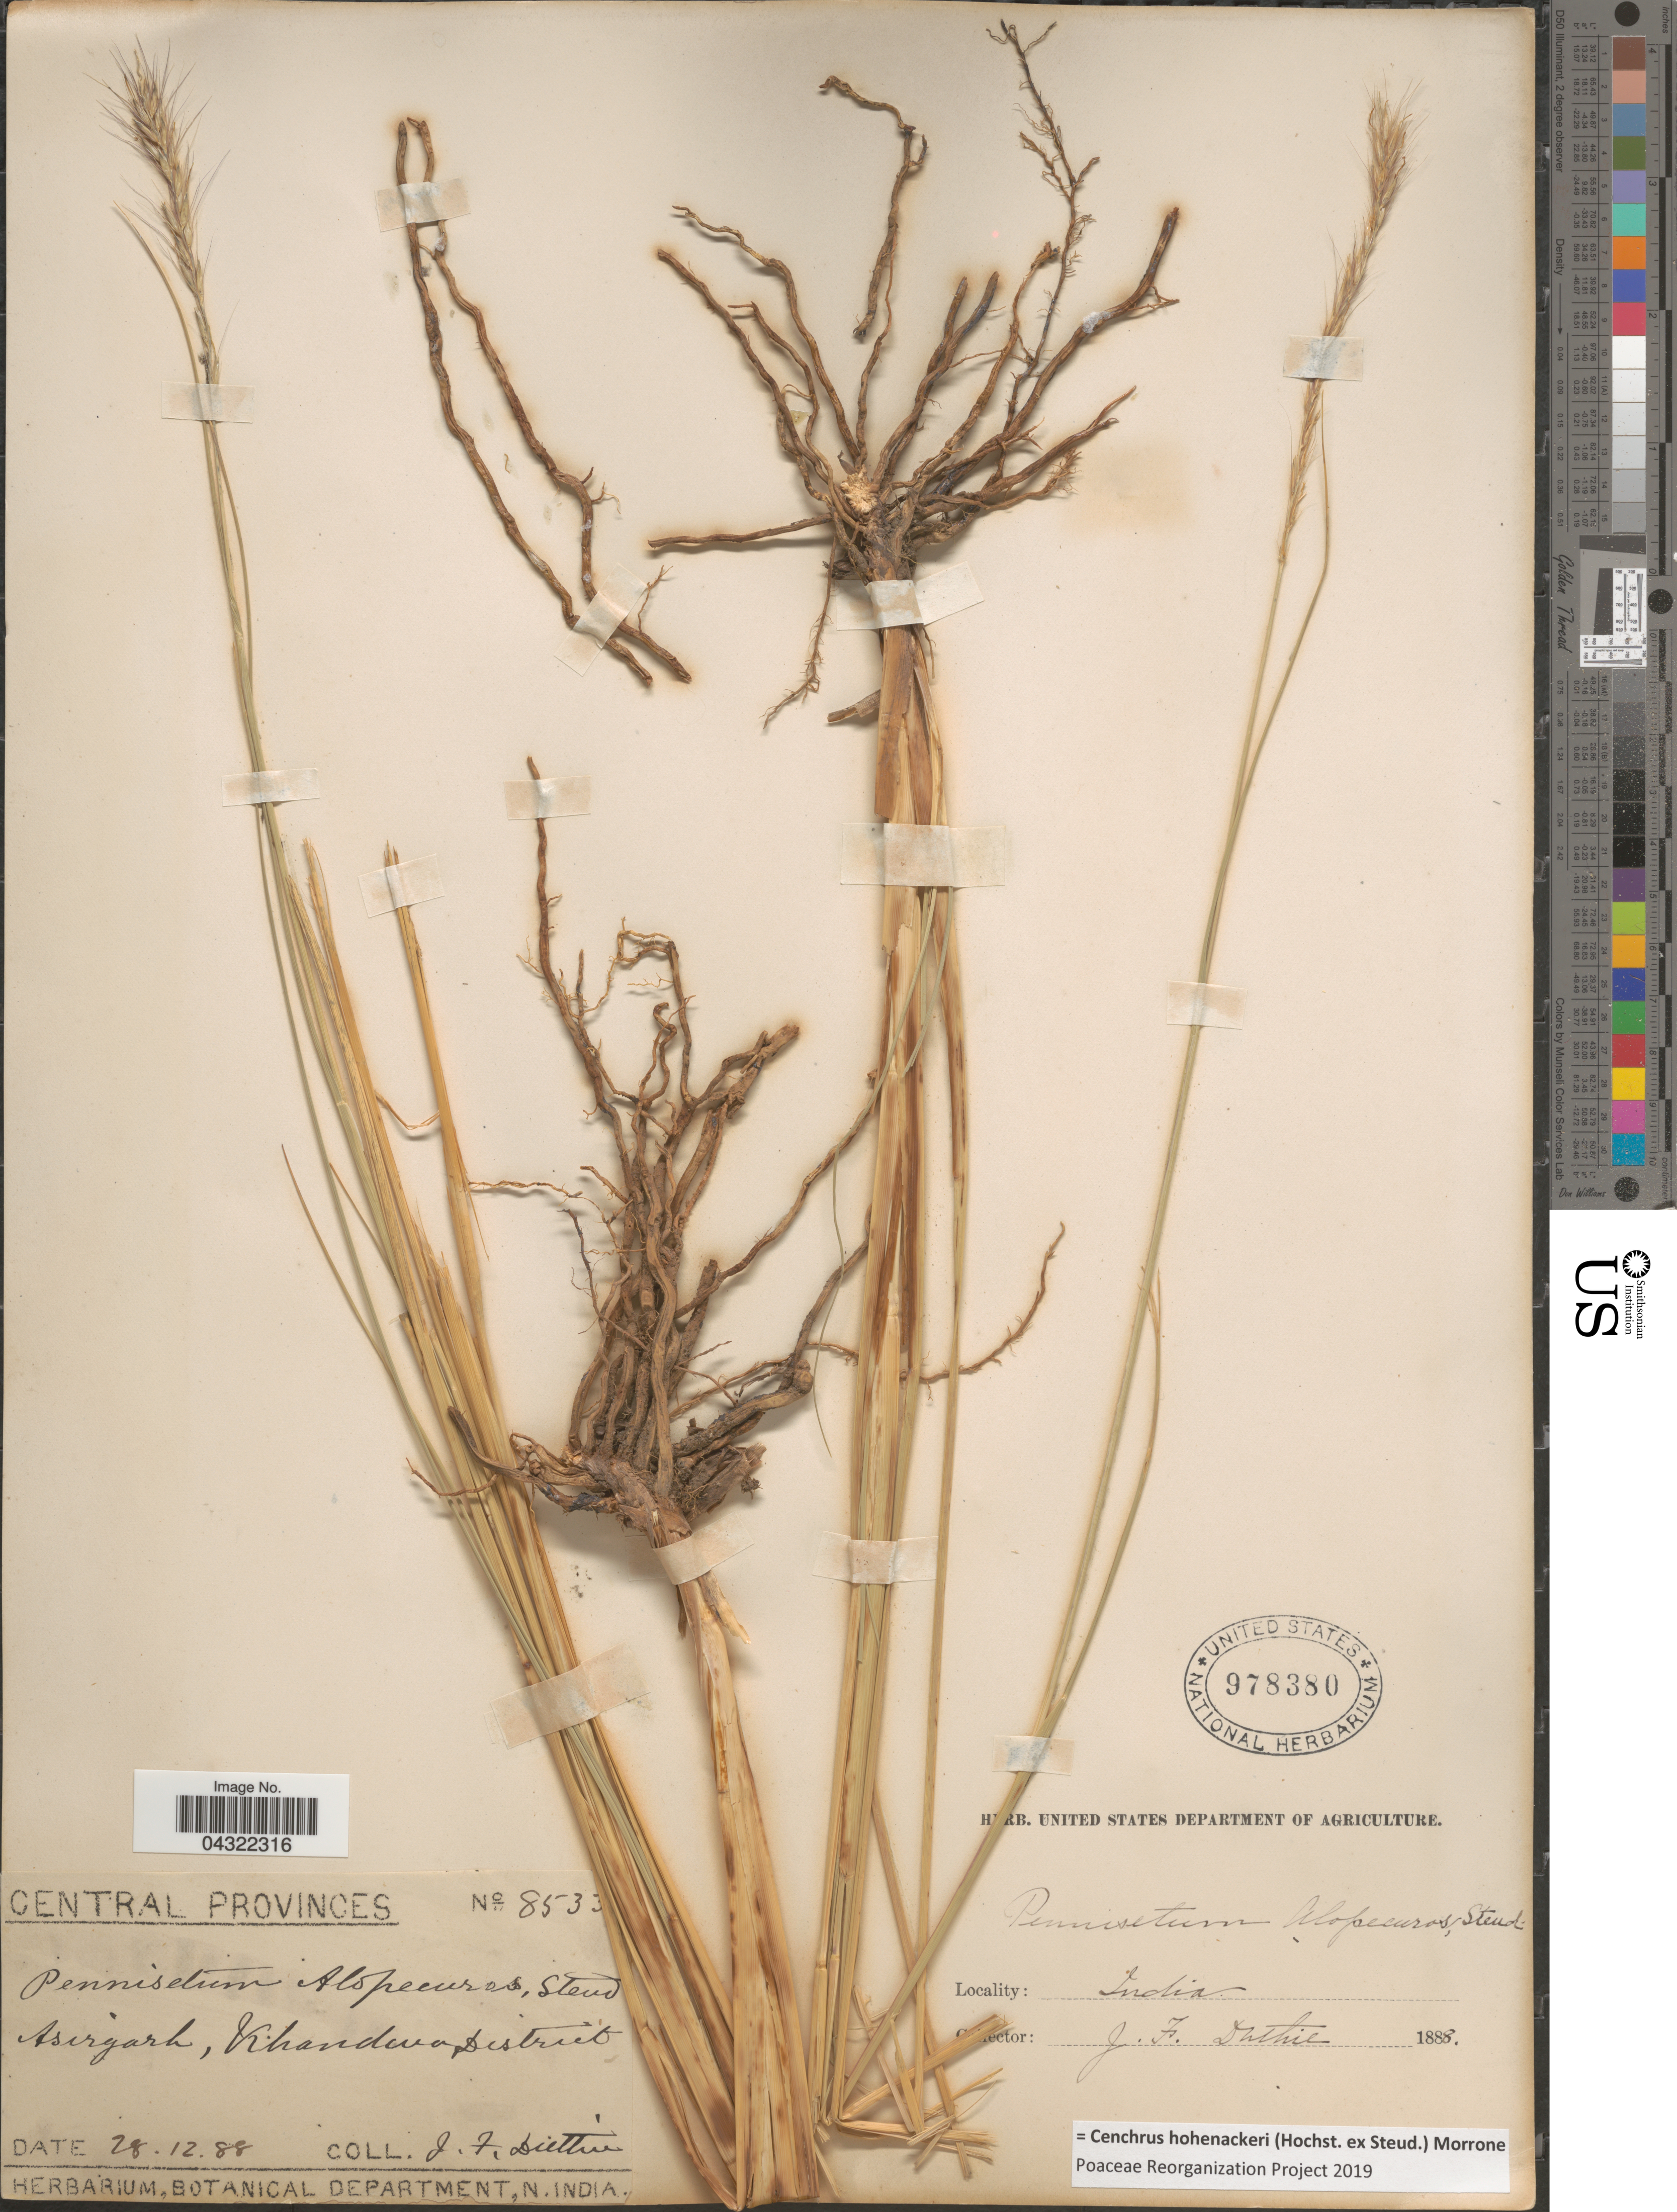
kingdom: Plantae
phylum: Tracheophyta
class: Liliopsida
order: Poales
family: Poaceae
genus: Cenchrus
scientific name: Cenchrus hohenackeri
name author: (Hochst. ex Steud.) Morrone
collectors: J. F. Duthie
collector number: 8533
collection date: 1888-12-28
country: India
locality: Central Provinces. Asirgarh, Khandwa District.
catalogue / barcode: US 978380